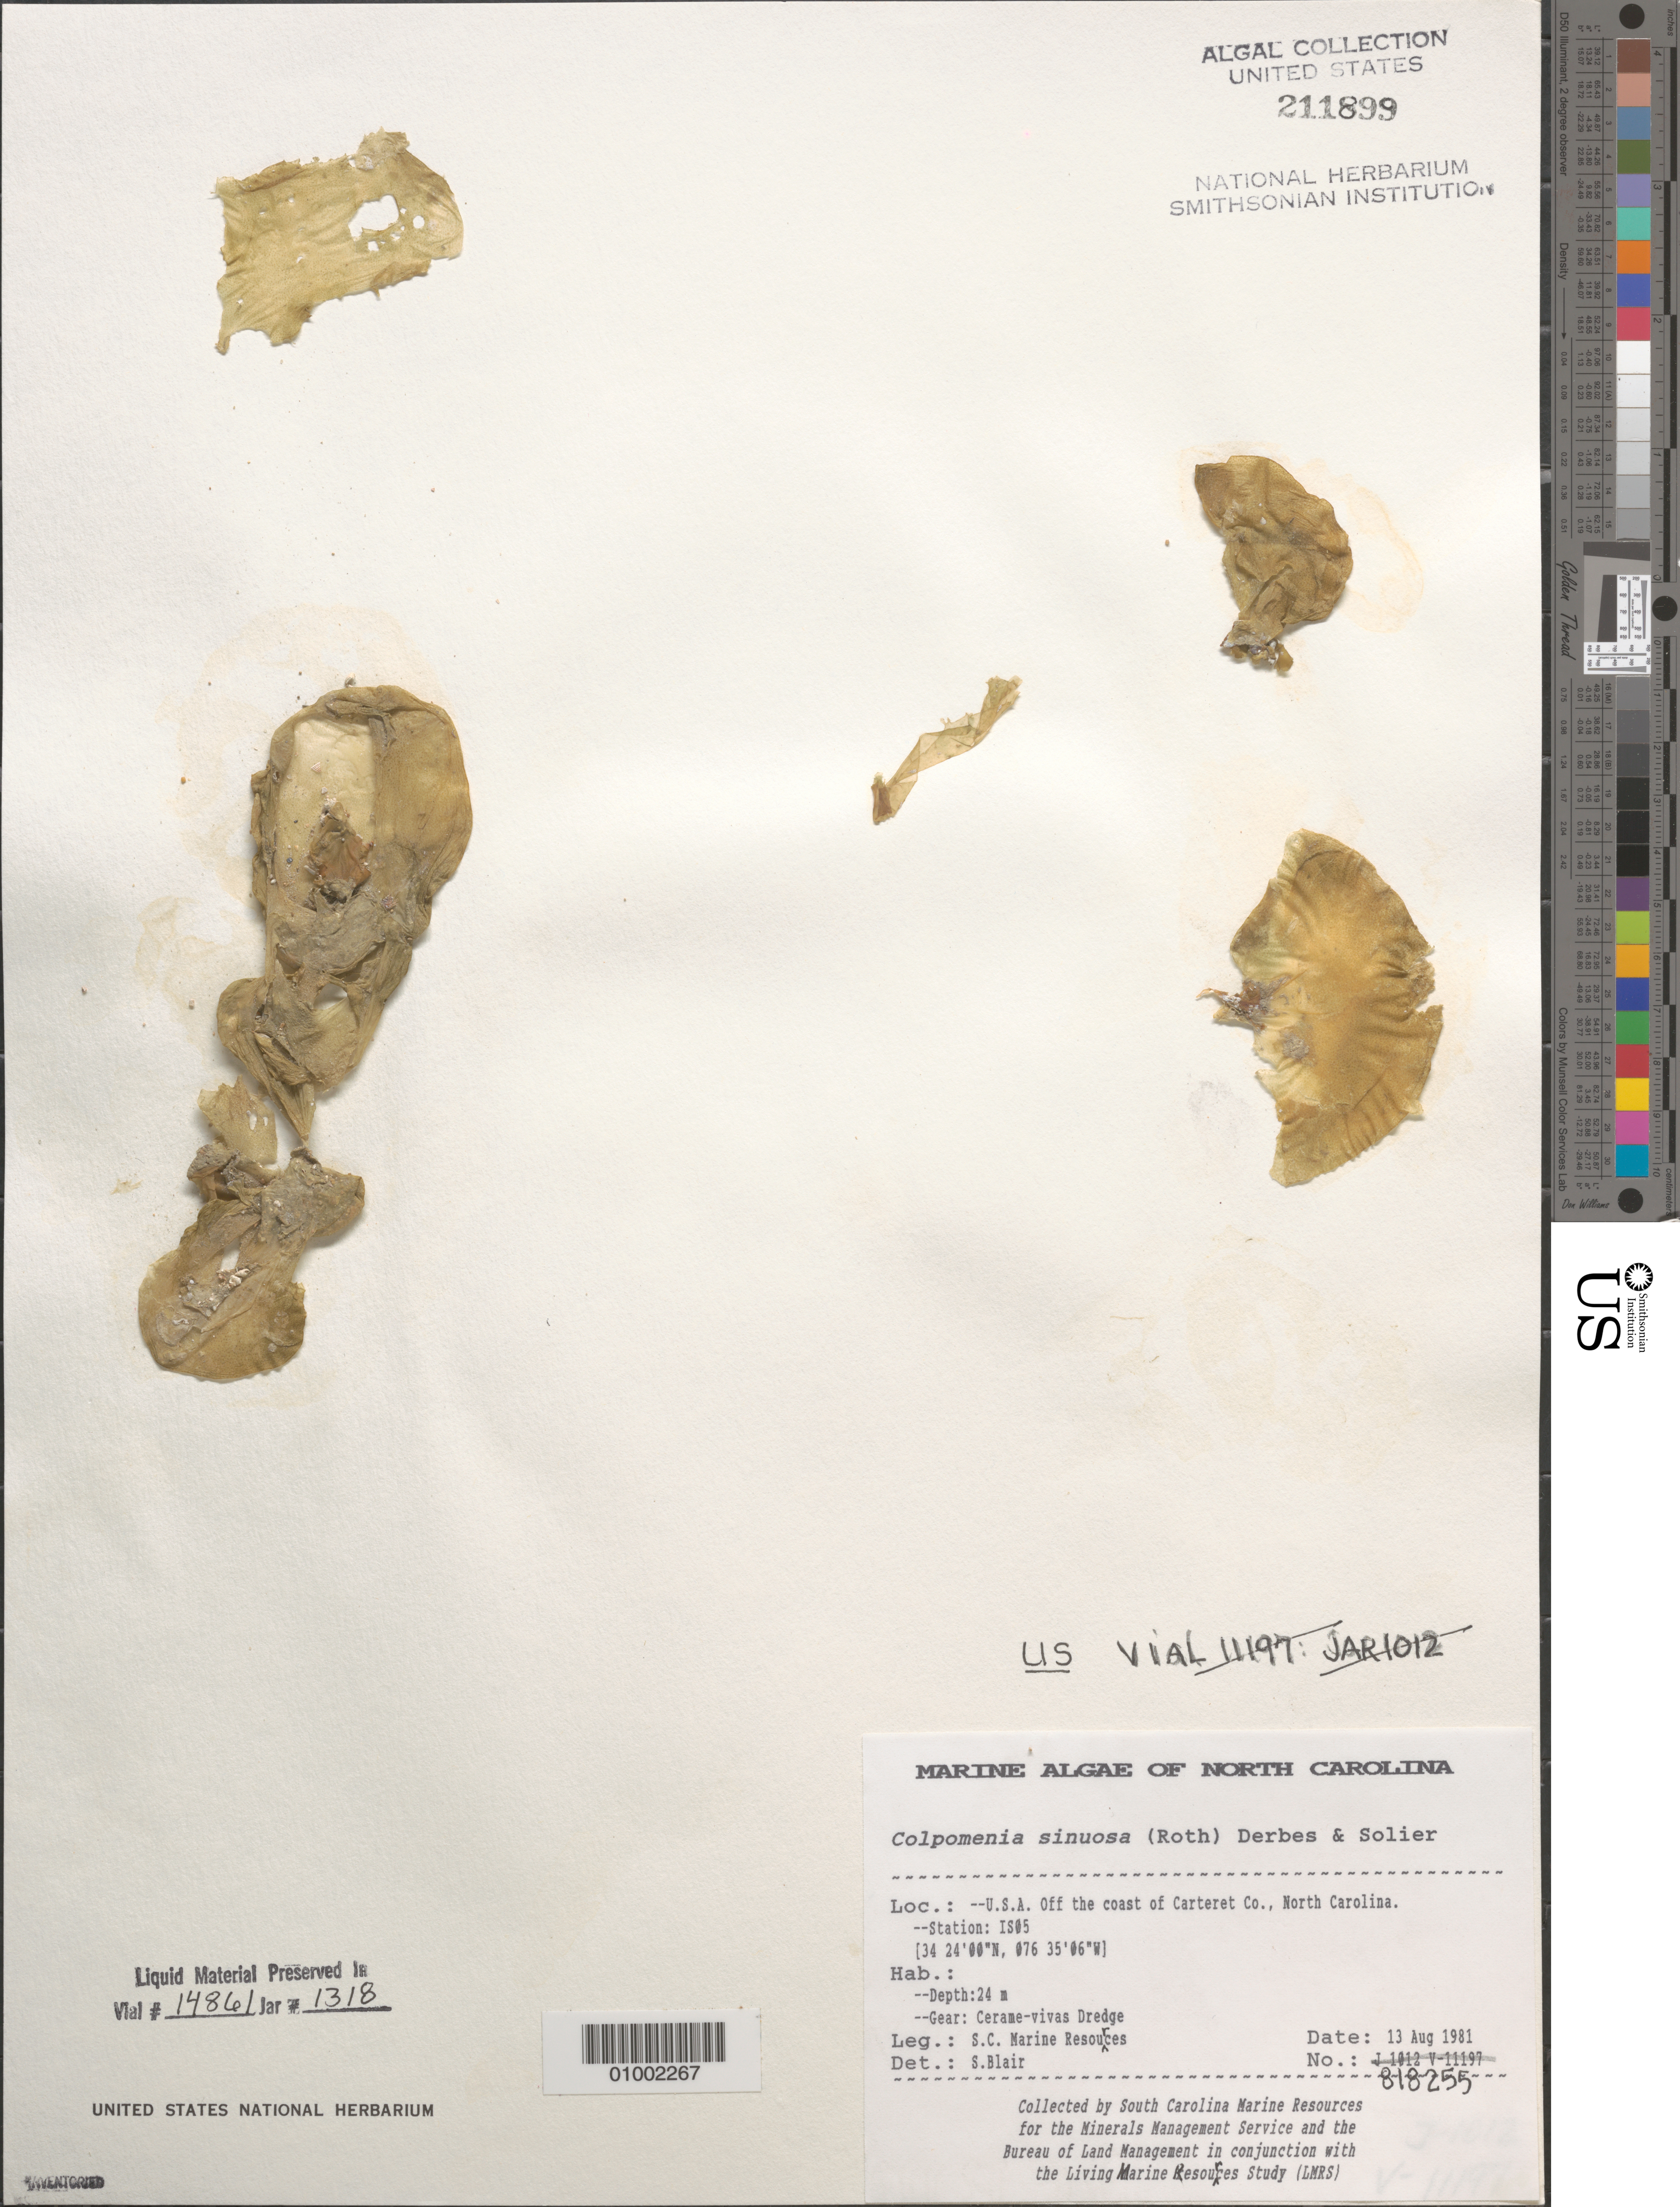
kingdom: Chromista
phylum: Ochrophyta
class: Phaeophyceae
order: Scytosiphonales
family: Scytosiphonaceae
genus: Colpomenia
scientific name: Colpomenia sinuosa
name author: (K. Mert. ex Roth) Derbes & Solier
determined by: Blair, S. M.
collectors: South Carolina Marine Resources for BLM/MMS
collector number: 818255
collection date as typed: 13 Aug 1981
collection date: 1981-08-13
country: United States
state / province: North Carolina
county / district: Carteret County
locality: Off coast of Carteret County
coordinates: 34 24'00"N, 076 35'06"W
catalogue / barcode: US 211899